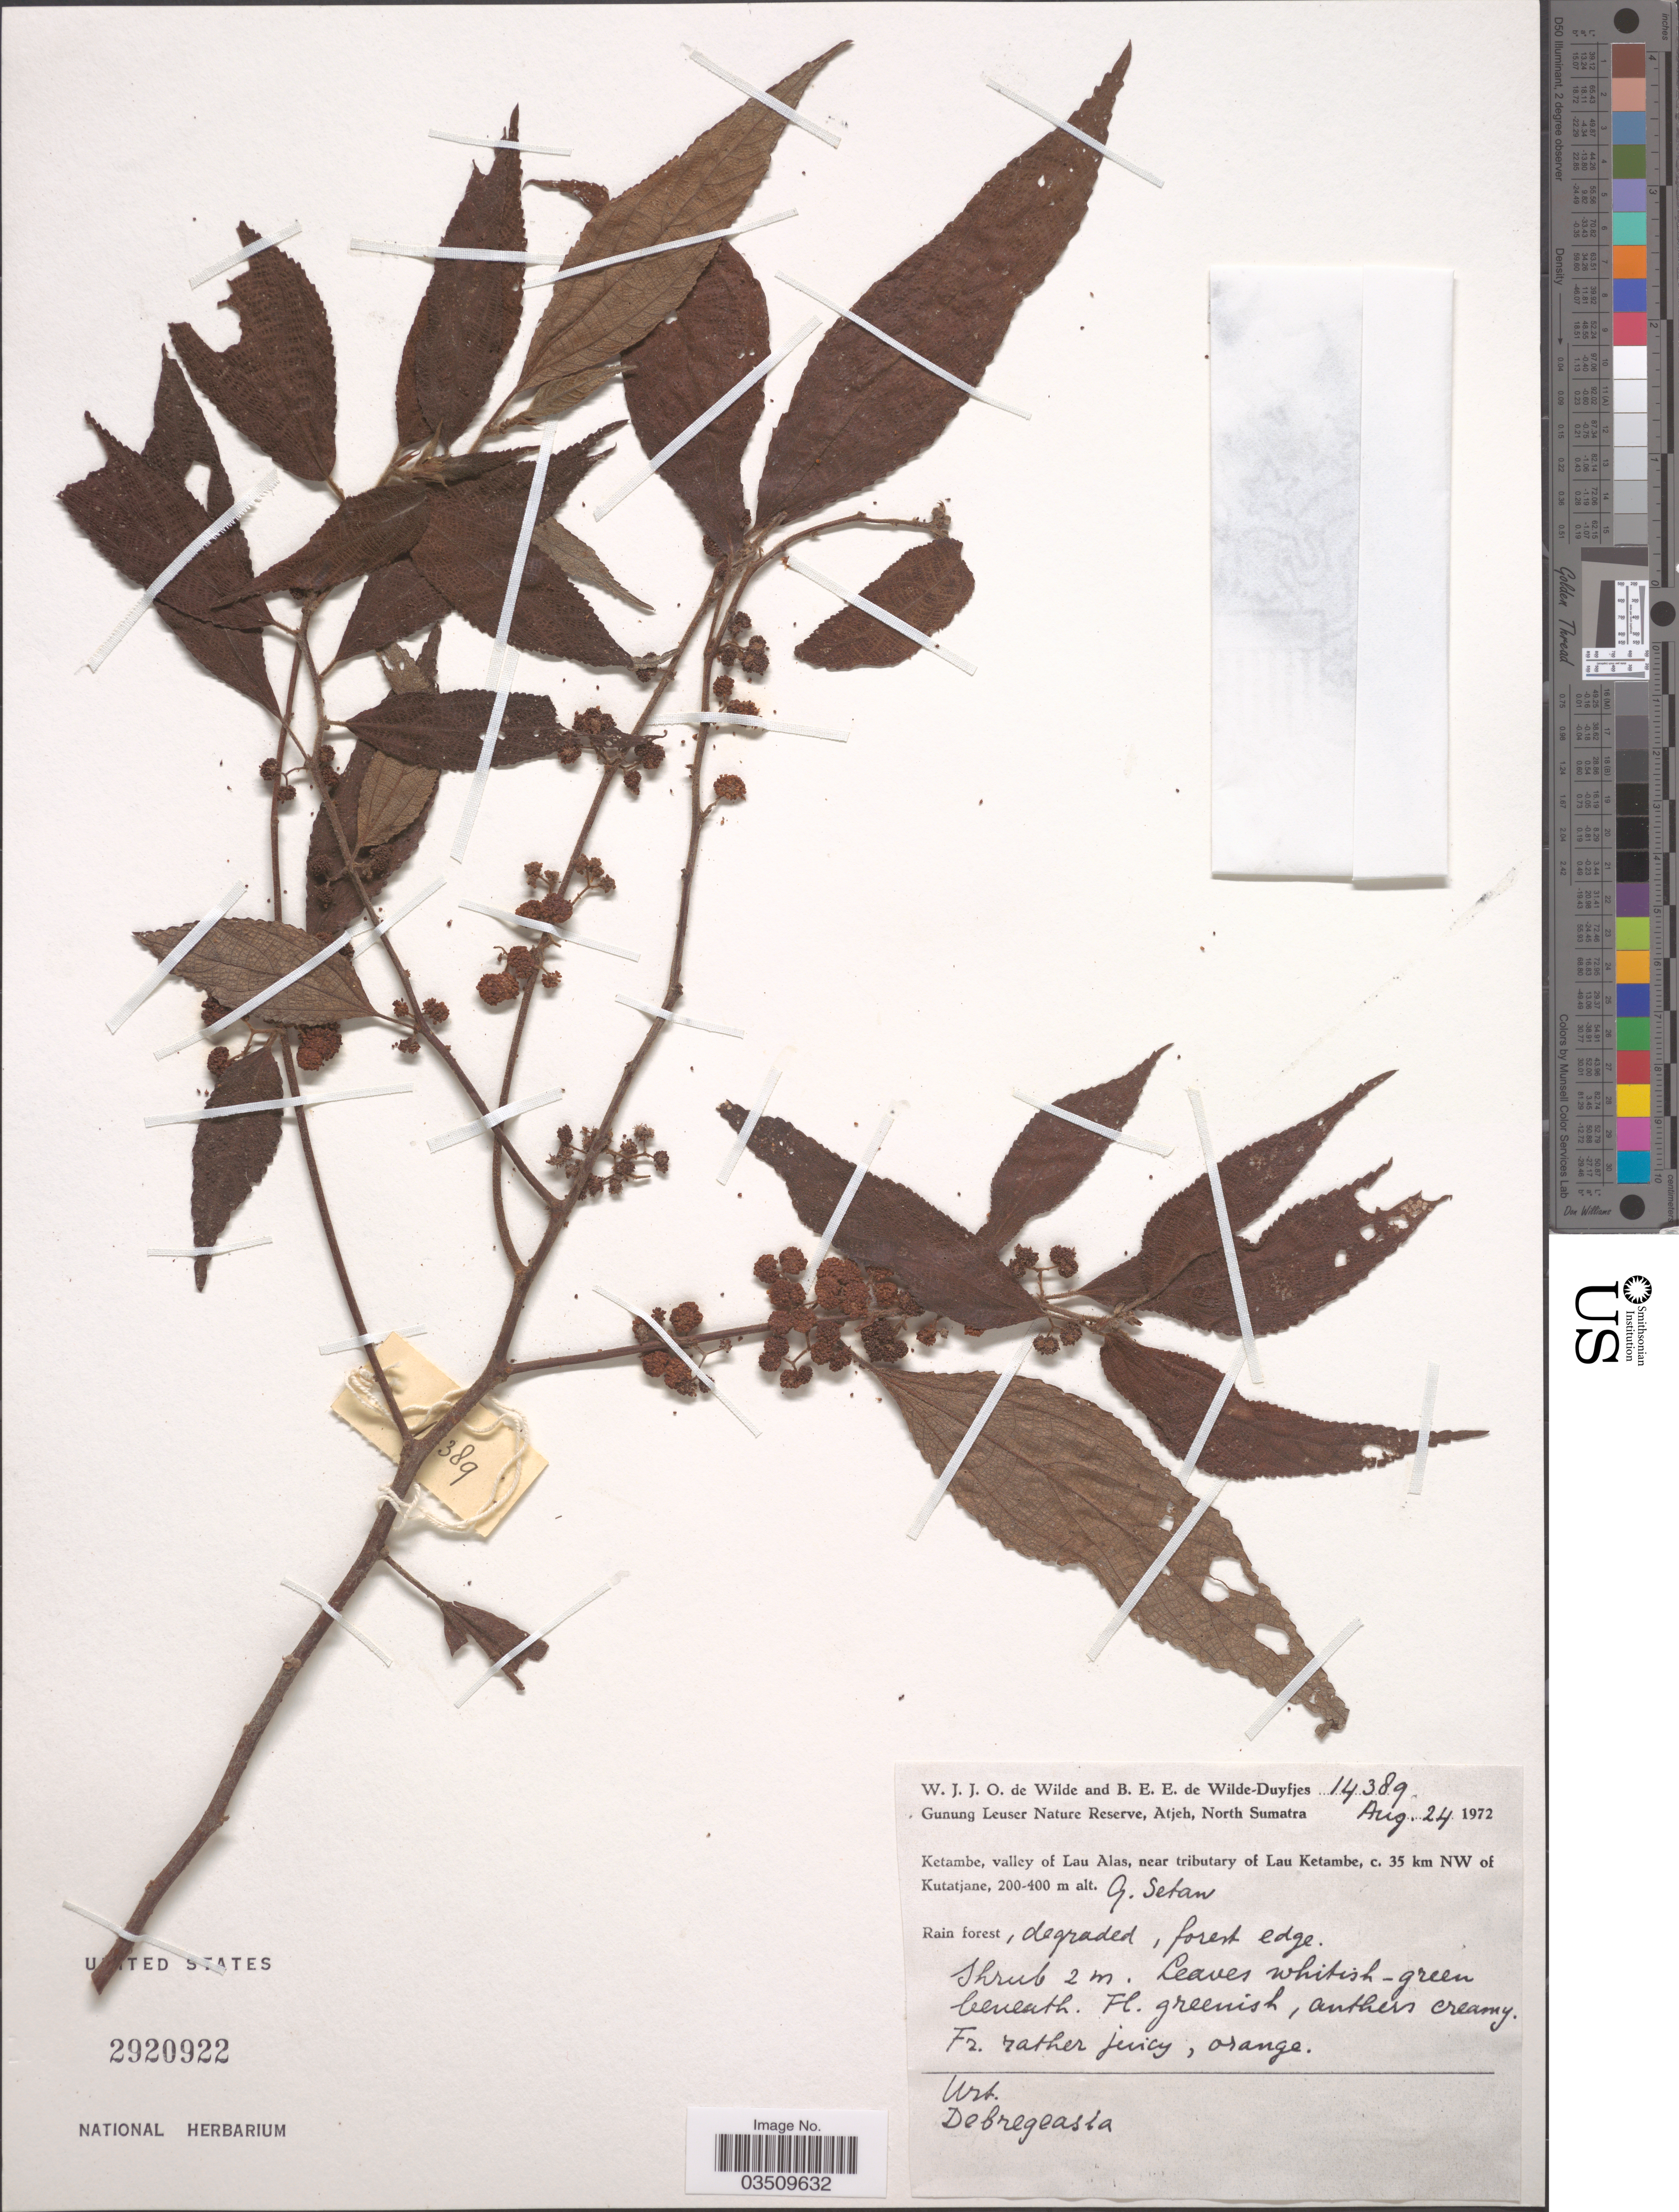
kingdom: Plantae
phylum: Tracheophyta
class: Magnoliopsida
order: Rosales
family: Urticaceae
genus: Debregeasia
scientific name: Debregeasia sp.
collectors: W. J. de Wilde & B. E. de Wilde-Duyfjes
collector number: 14389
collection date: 1972-08-24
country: Indonesia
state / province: Sumatra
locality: Gunung Leuser Nature Reserve, Atjeh, North Sumatra. Ketambe, valley of Lau Alas, near tributary of Lau Ketambe, c. 35 km NW of Kutatjane.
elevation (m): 200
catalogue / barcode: US 2920922